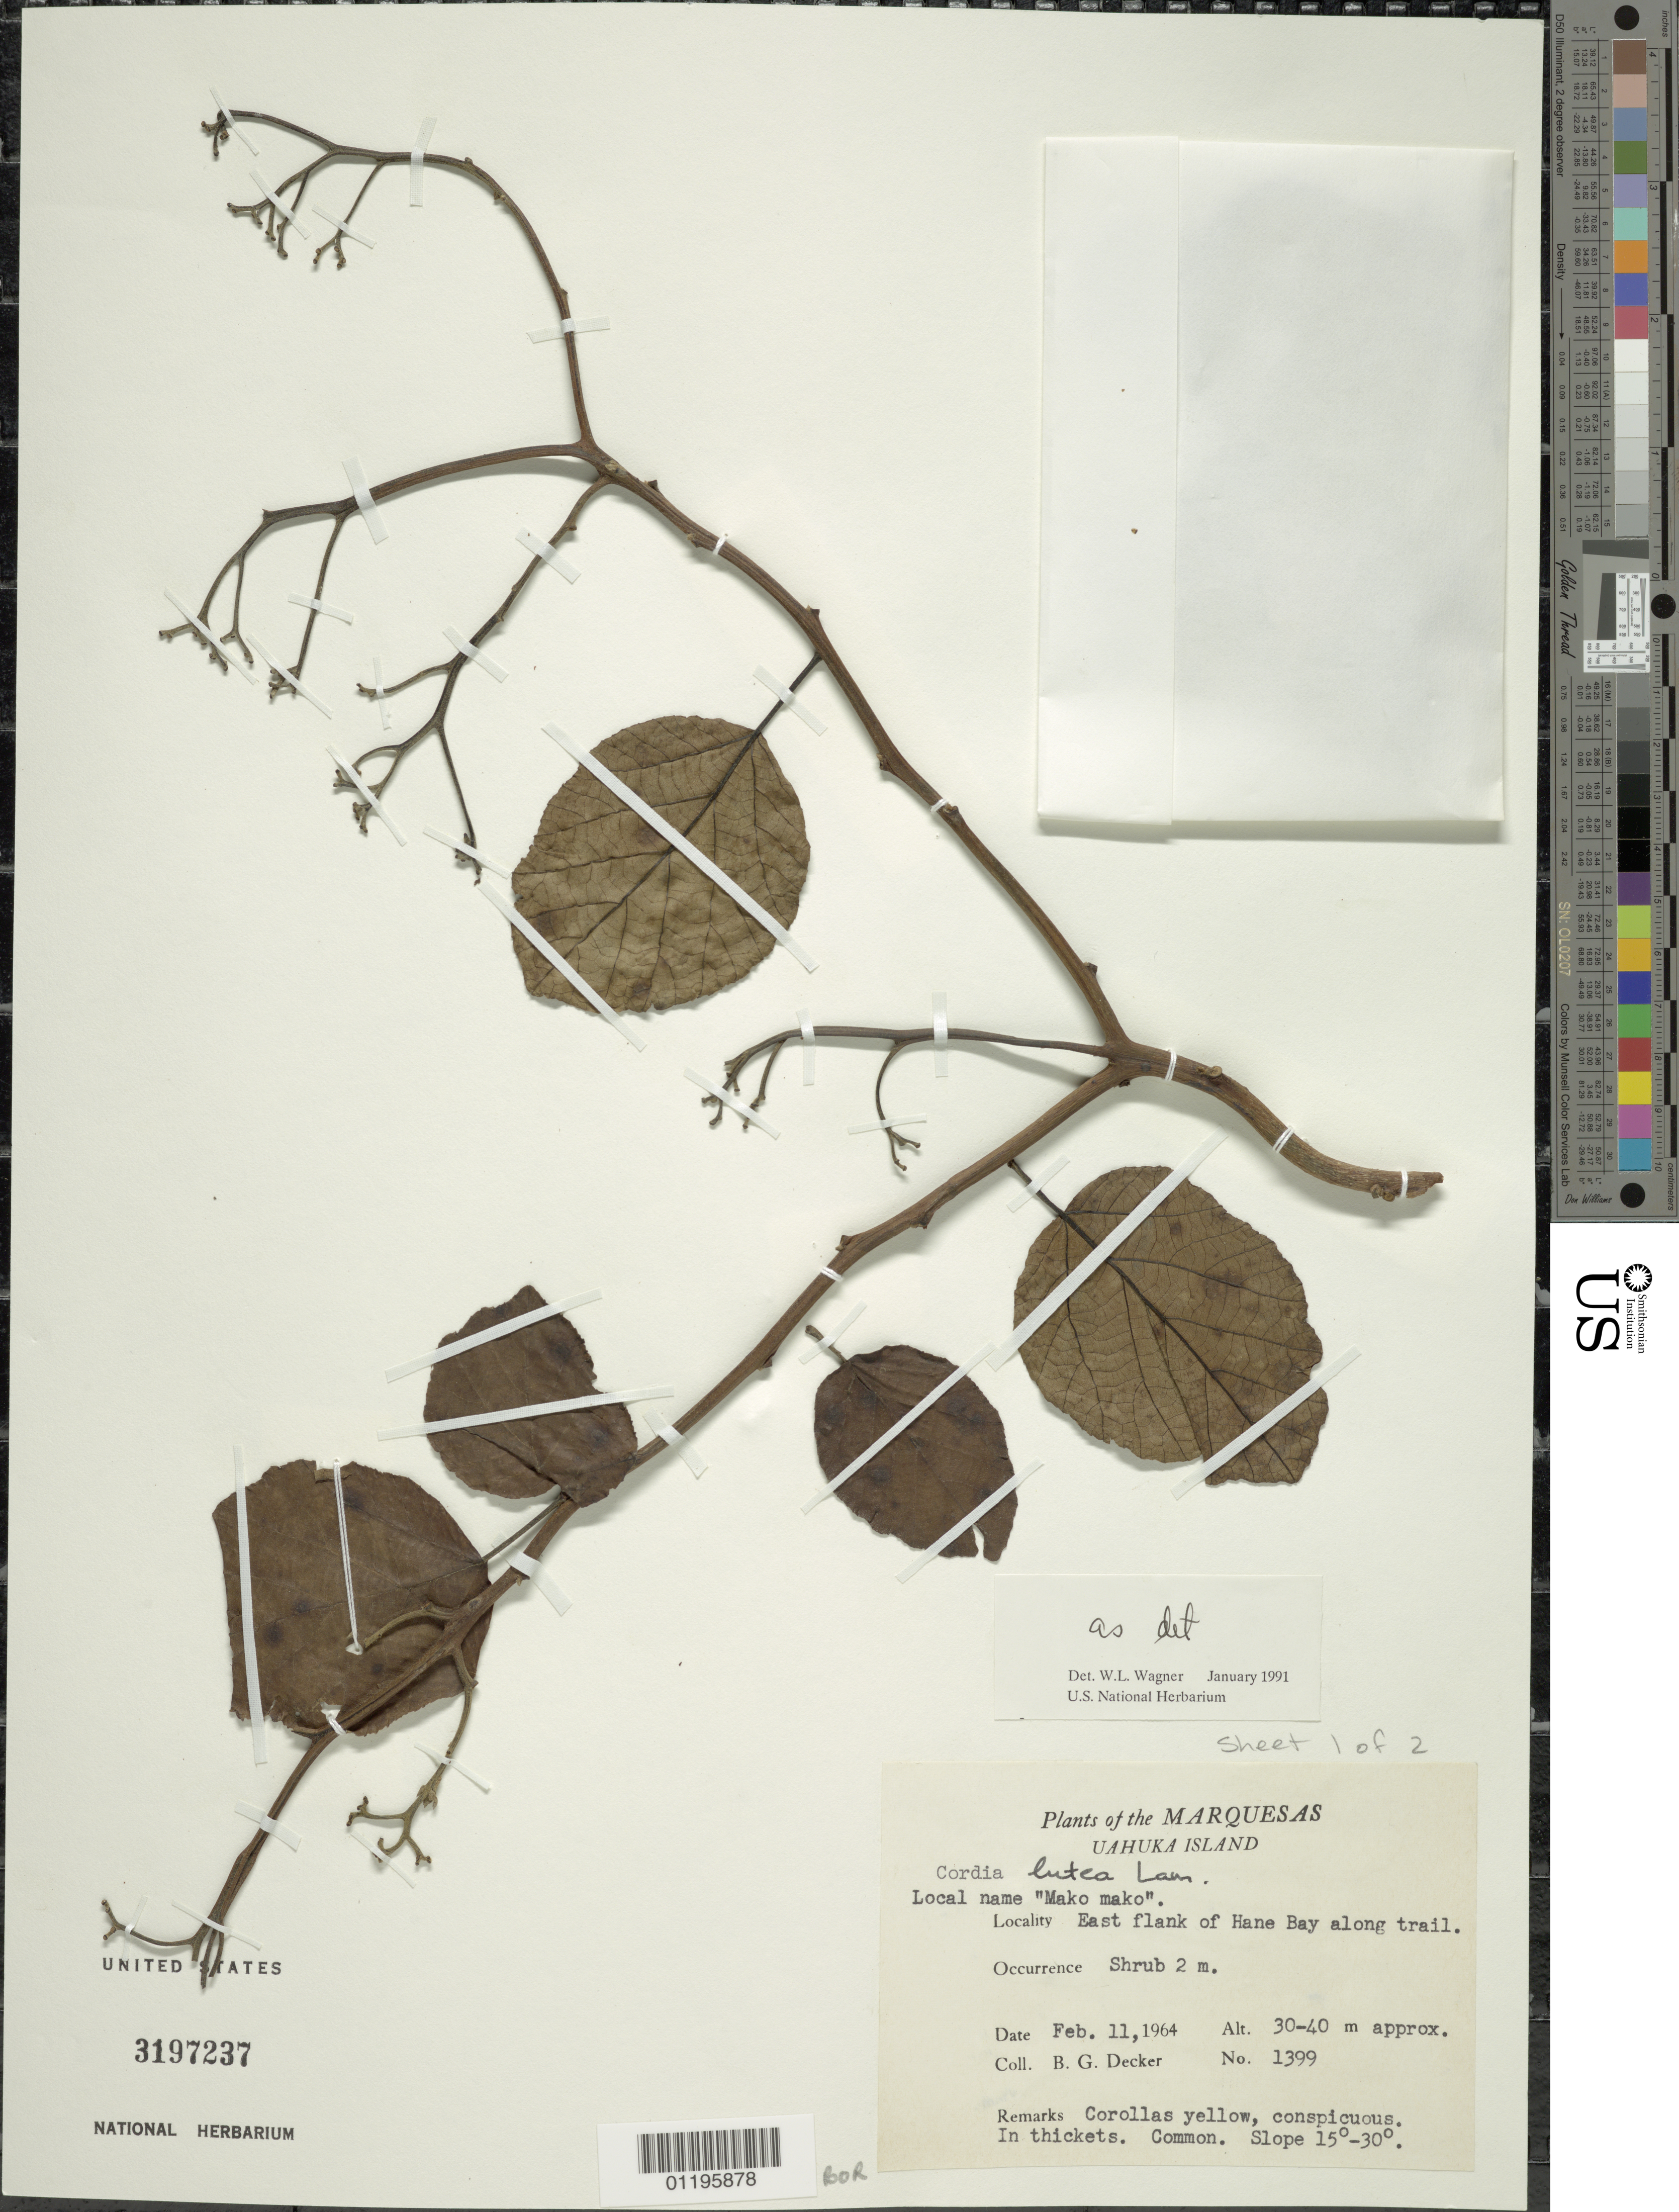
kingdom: Plantae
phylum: Tracheophyta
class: Magnoliopsida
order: Boraginales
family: Cordiaceae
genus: Cordia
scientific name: Cordia lutea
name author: Lam.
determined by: Wagner, W. L., (BOT), Smithsonian Institution - National Museum of Natural History (UNITED STATES)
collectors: B. G. Decker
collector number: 1399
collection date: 1964-02-11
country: French Polynesia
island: Ua Huka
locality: E flank of Hane Bay along trail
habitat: Common; slope 15-30°, in thickets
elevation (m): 30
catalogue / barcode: US 3197237